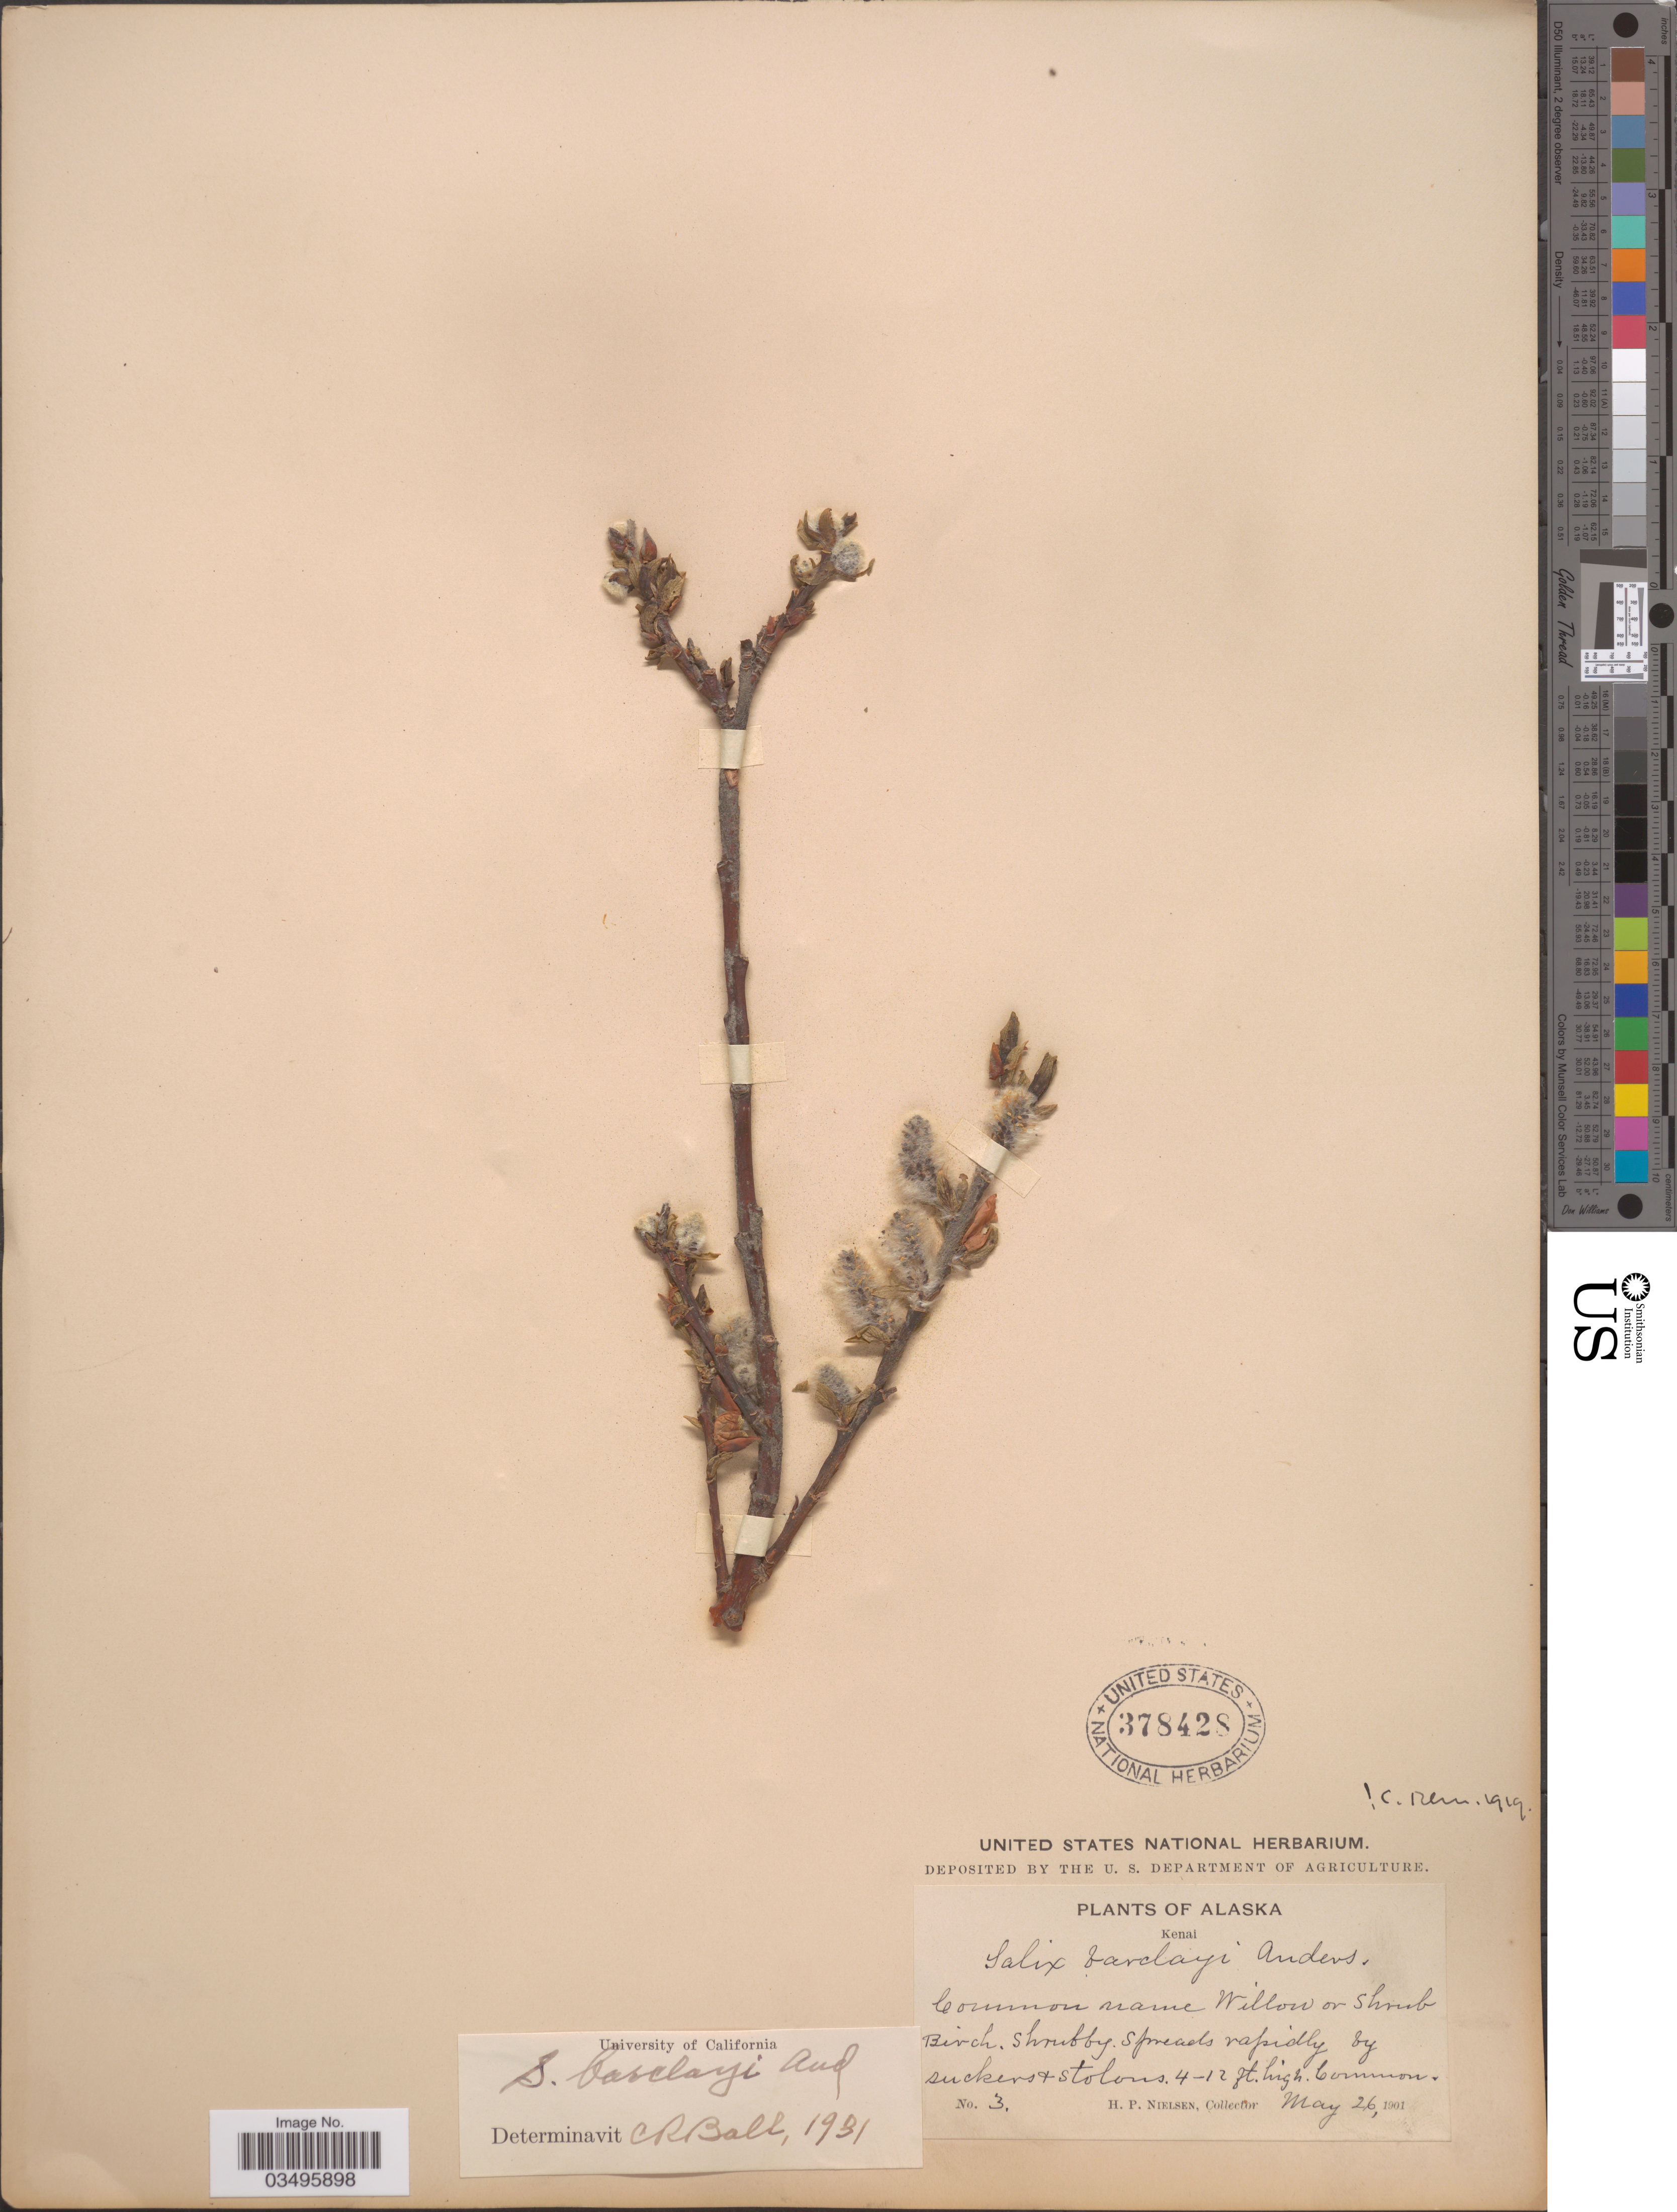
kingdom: Plantae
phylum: Tracheophyta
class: Magnoliopsida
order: Malpighiales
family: Salicaceae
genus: Salix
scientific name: Salix barclayi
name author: Andersson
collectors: H. P. Nielsen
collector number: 3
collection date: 1901-05-26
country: United States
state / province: Alaska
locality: Kenai.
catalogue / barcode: US 378428